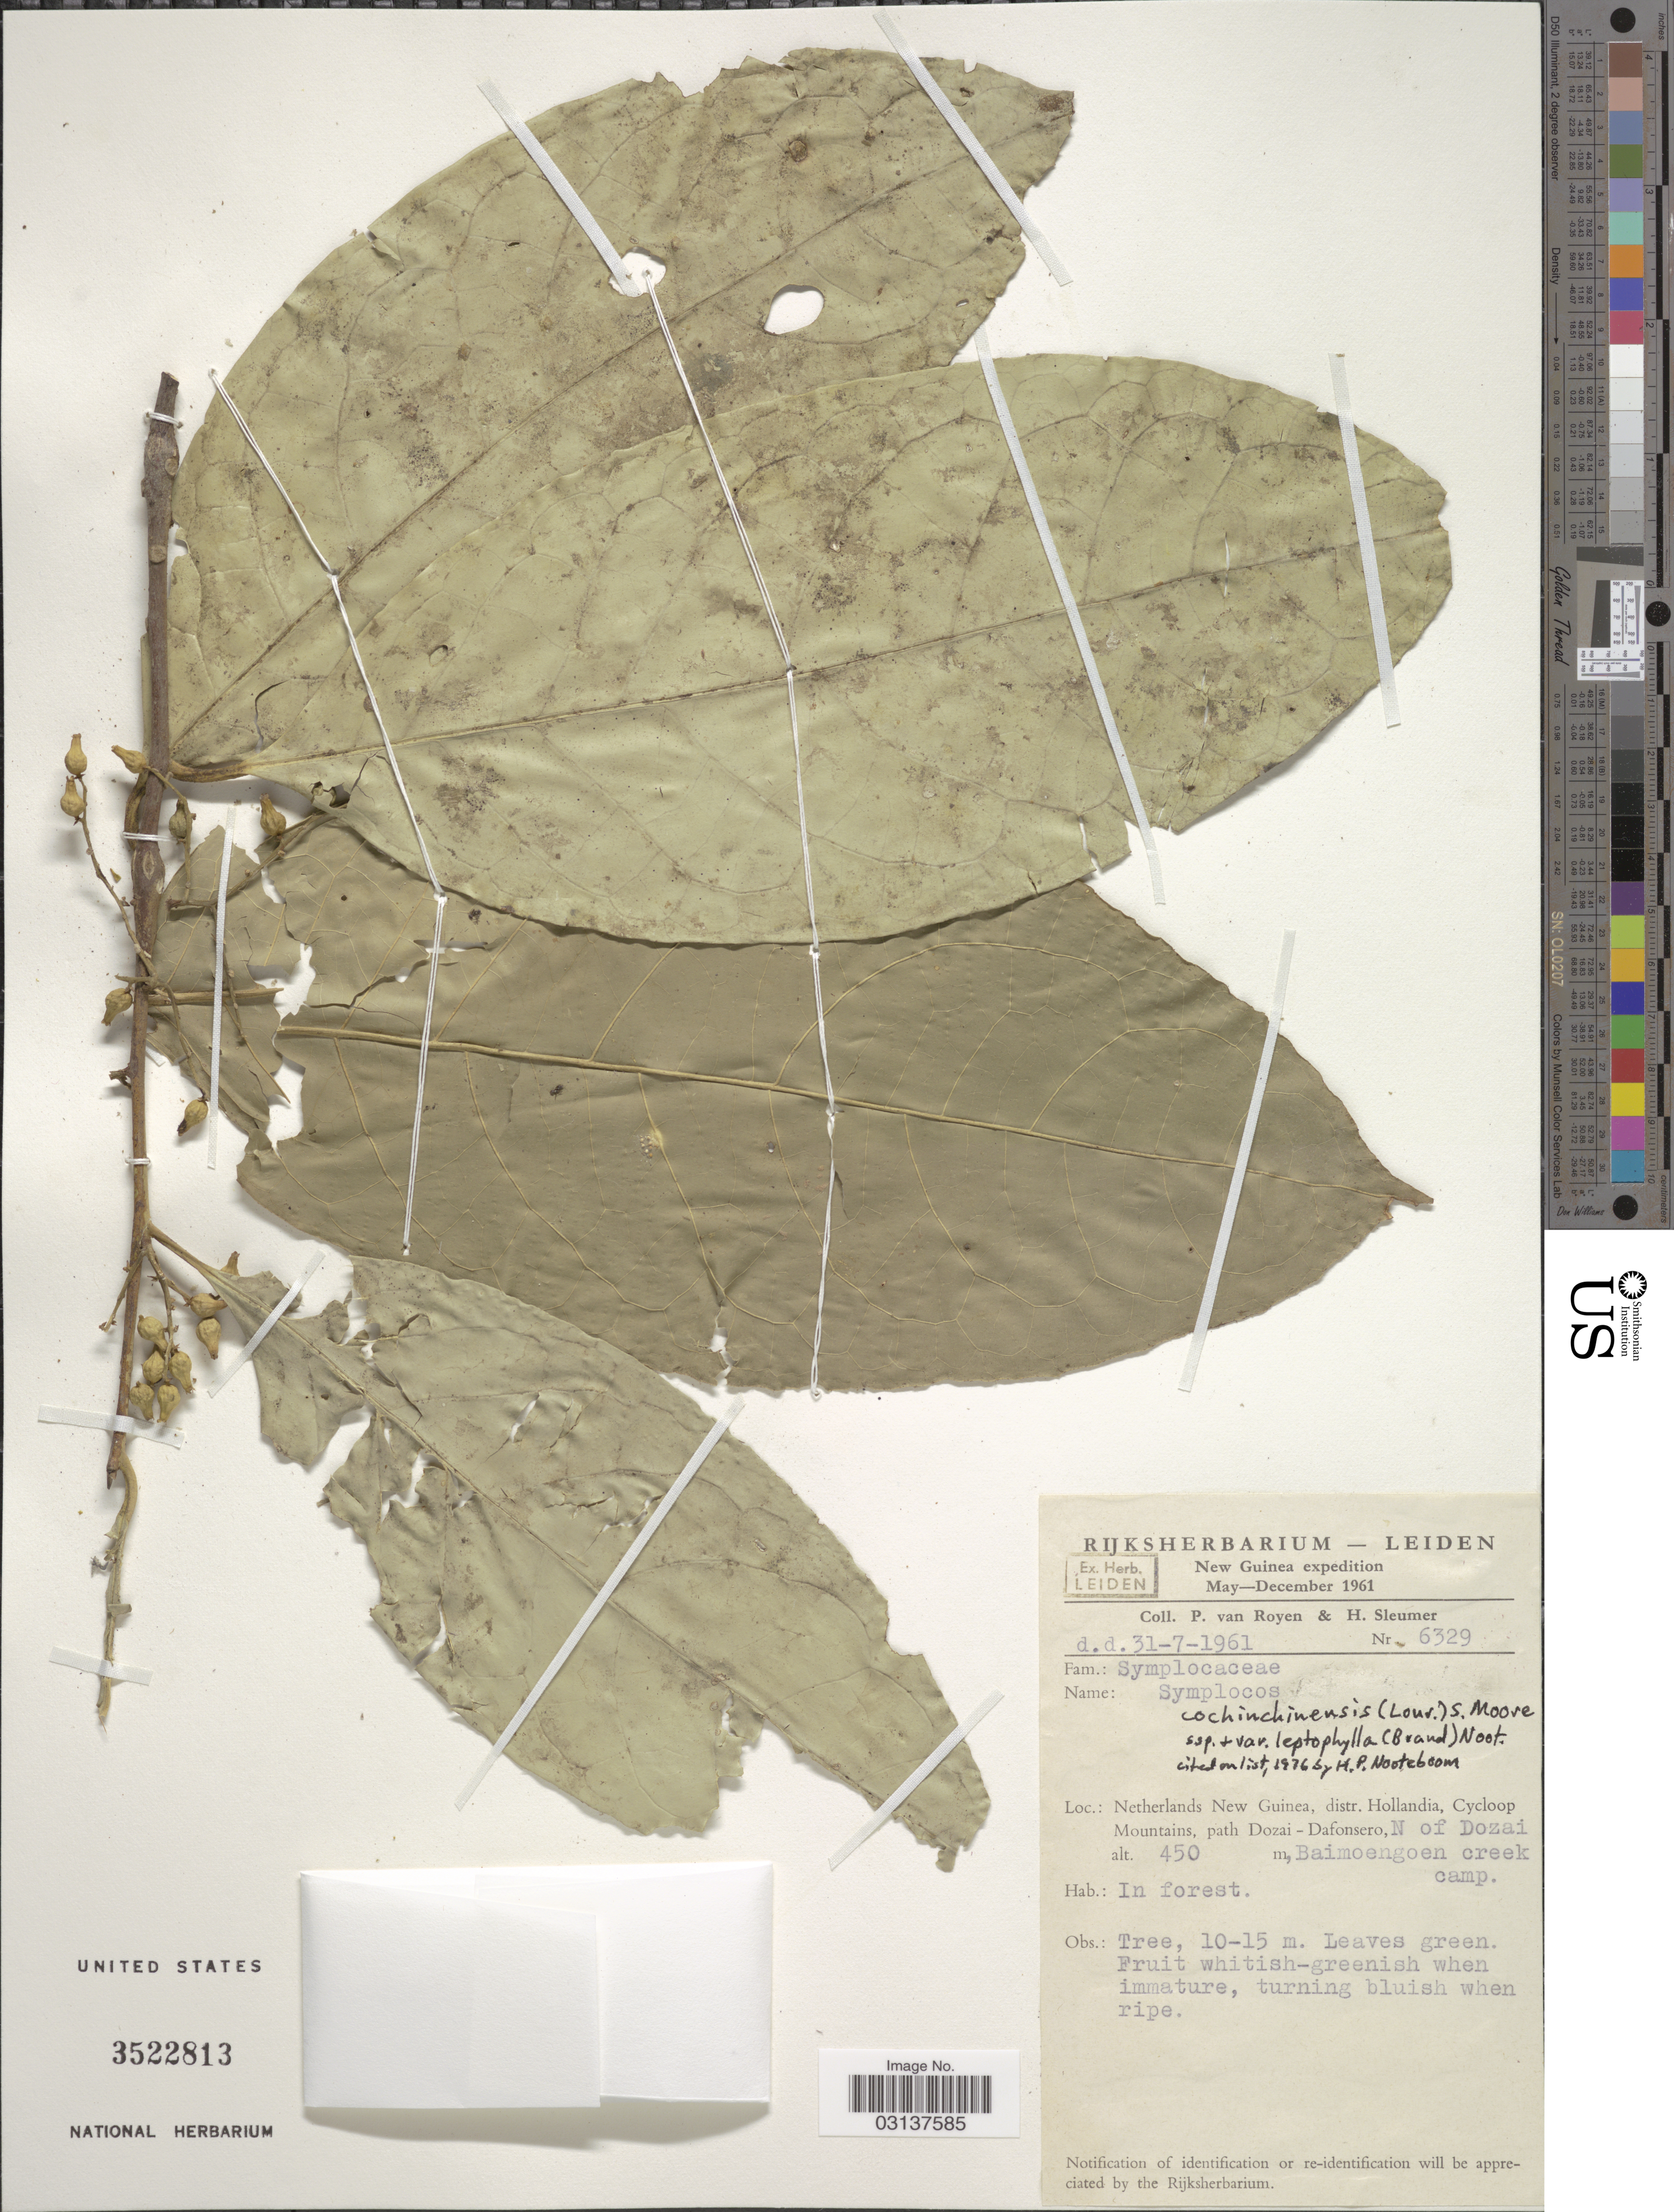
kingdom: Plantae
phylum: Tracheophyta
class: Magnoliopsida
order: Ericales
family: Symplocaceae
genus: Symplocos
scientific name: Symplocos cochinchinensis var. leptophylla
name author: (Brand) Noot.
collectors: P. van Royen & H. O. Sleumer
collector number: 6329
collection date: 1961-07-31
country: Indonesia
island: New Guinea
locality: New Guinea, Netherlands New Guinea, distr. Hollandia, Cycloop Mountains, path Dozai-Dafonsero, N of Dozai, Baimoengoen Creek camp.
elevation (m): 450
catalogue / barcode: US 3522813